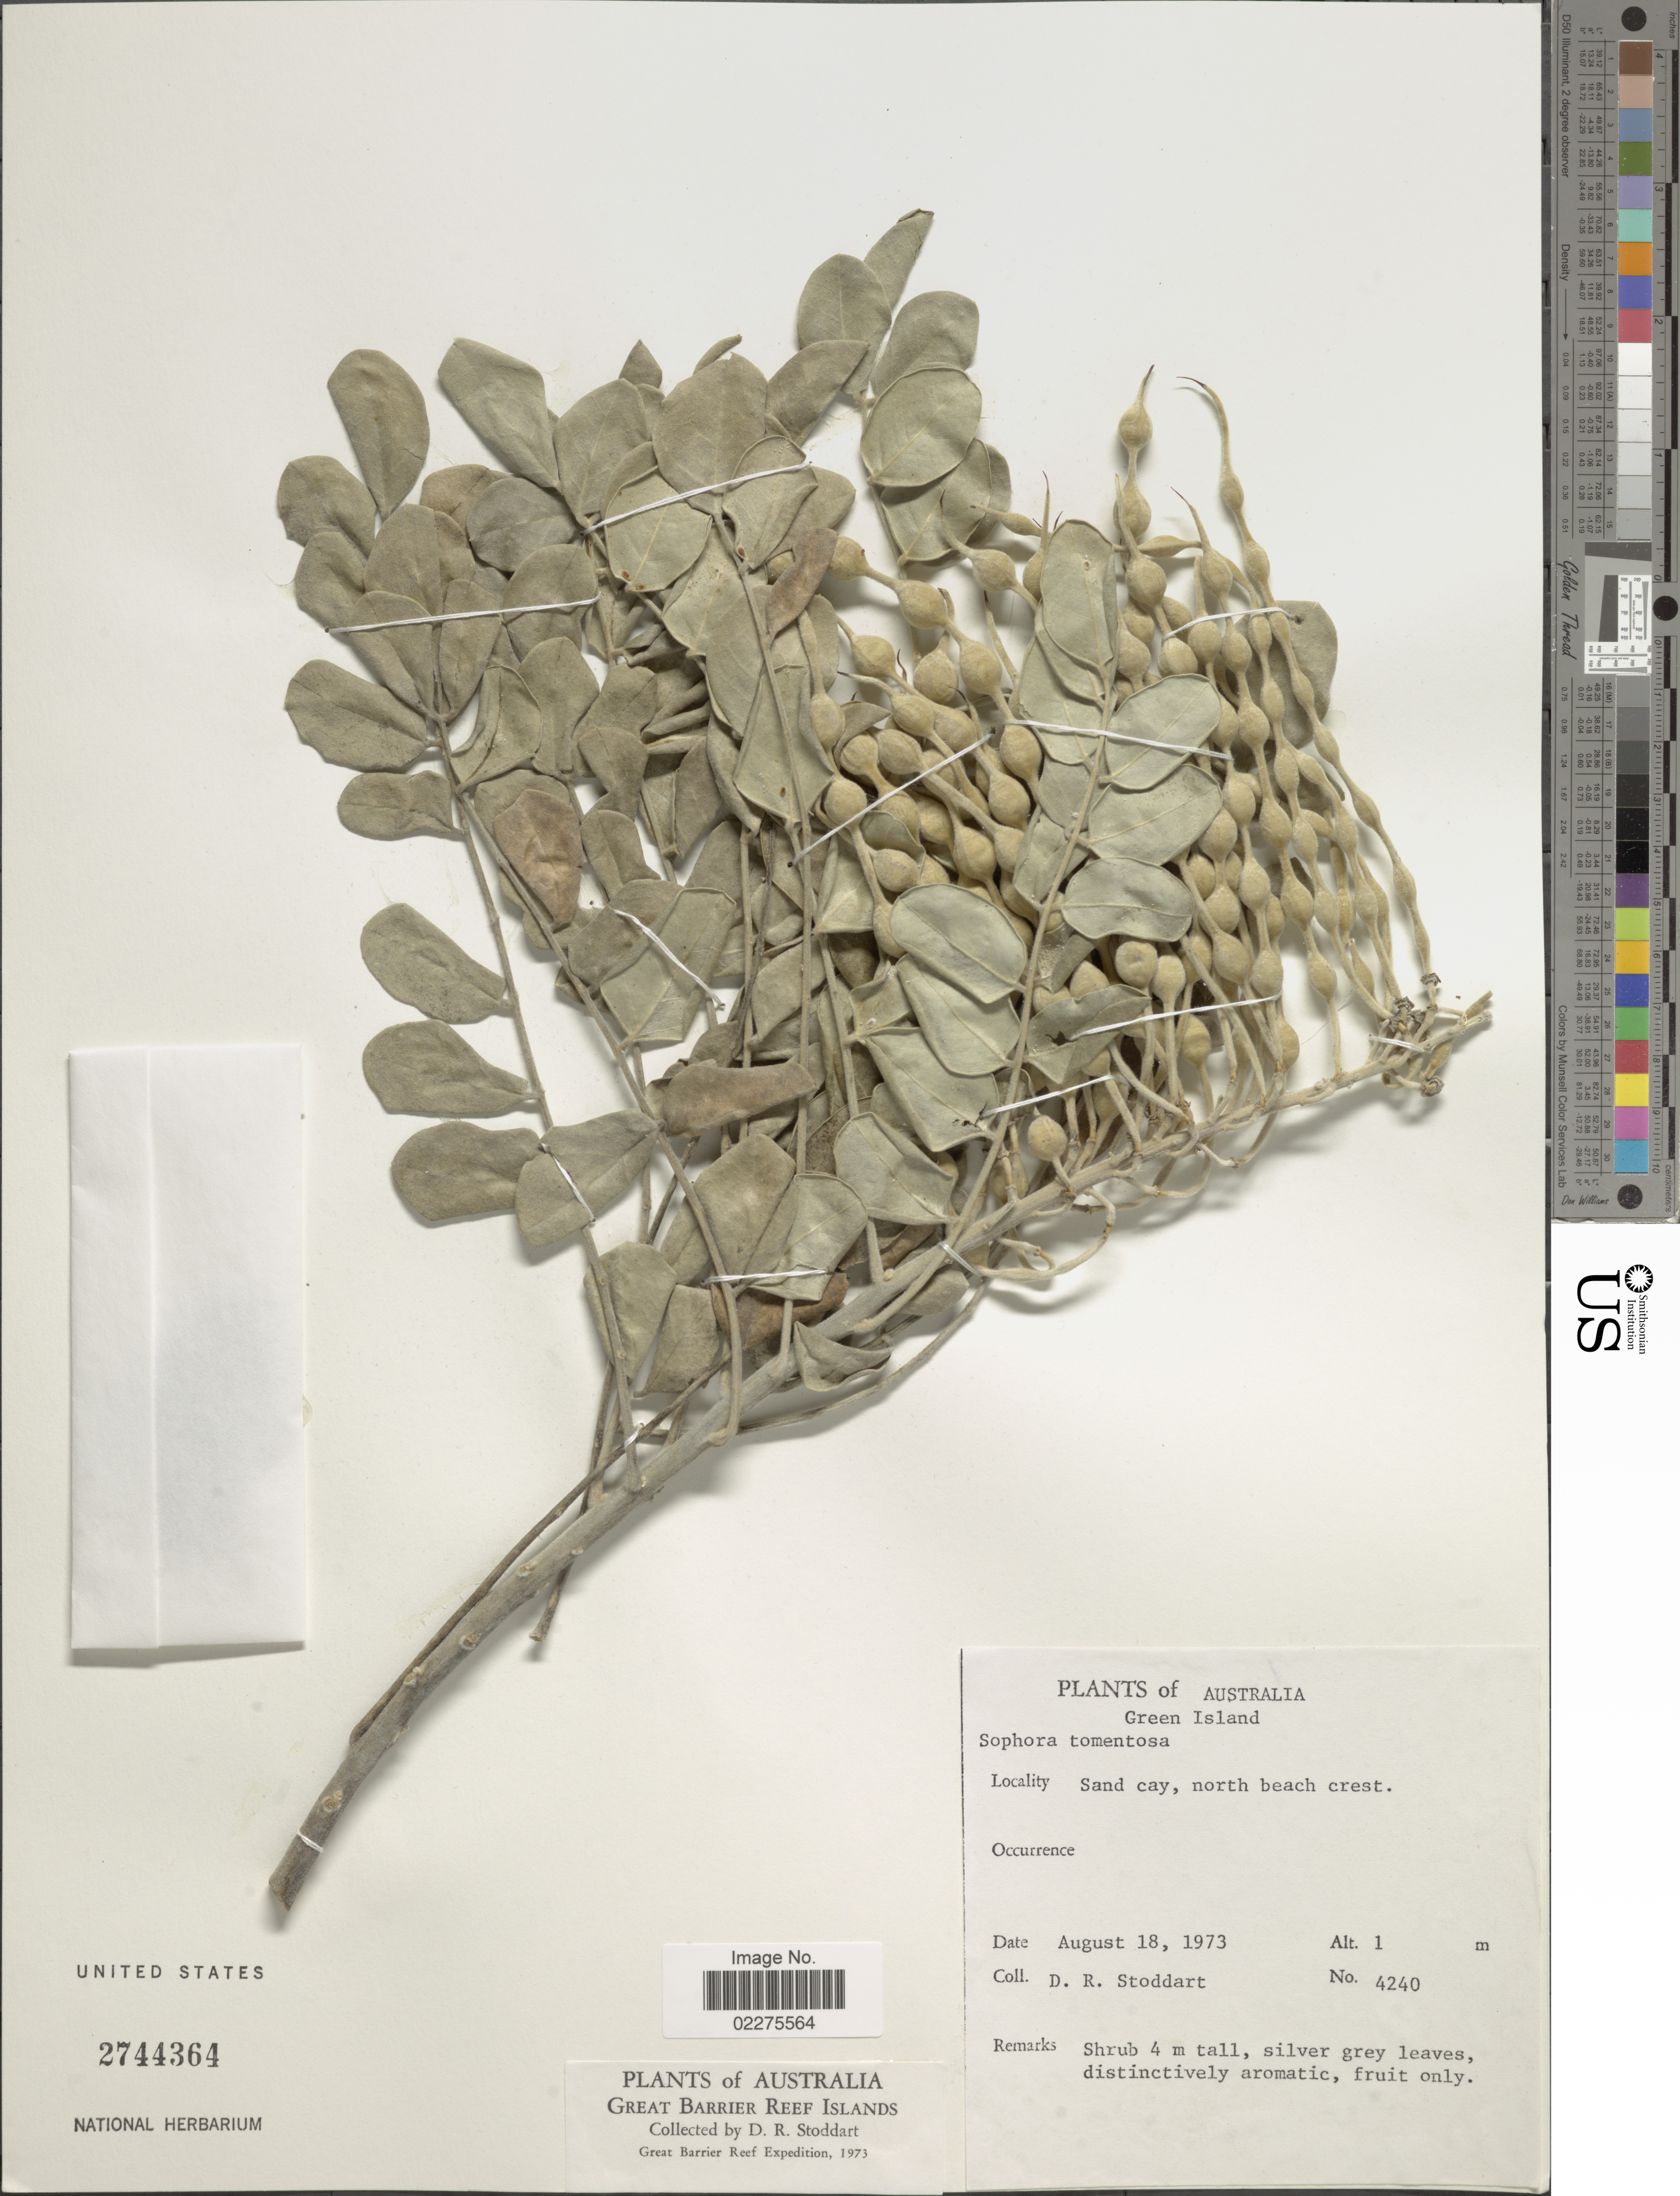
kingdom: Plantae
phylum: Tracheophyta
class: Magnoliopsida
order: Fabales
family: Fabaceae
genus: Sophora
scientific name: Sophora tomentosa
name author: L.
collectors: D. R. Stoddart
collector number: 4240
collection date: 1973-08-18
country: Australia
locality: Green Island. Sand cay, north beach crest. Great Barrier Reef Islands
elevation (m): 1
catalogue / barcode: US 2744364